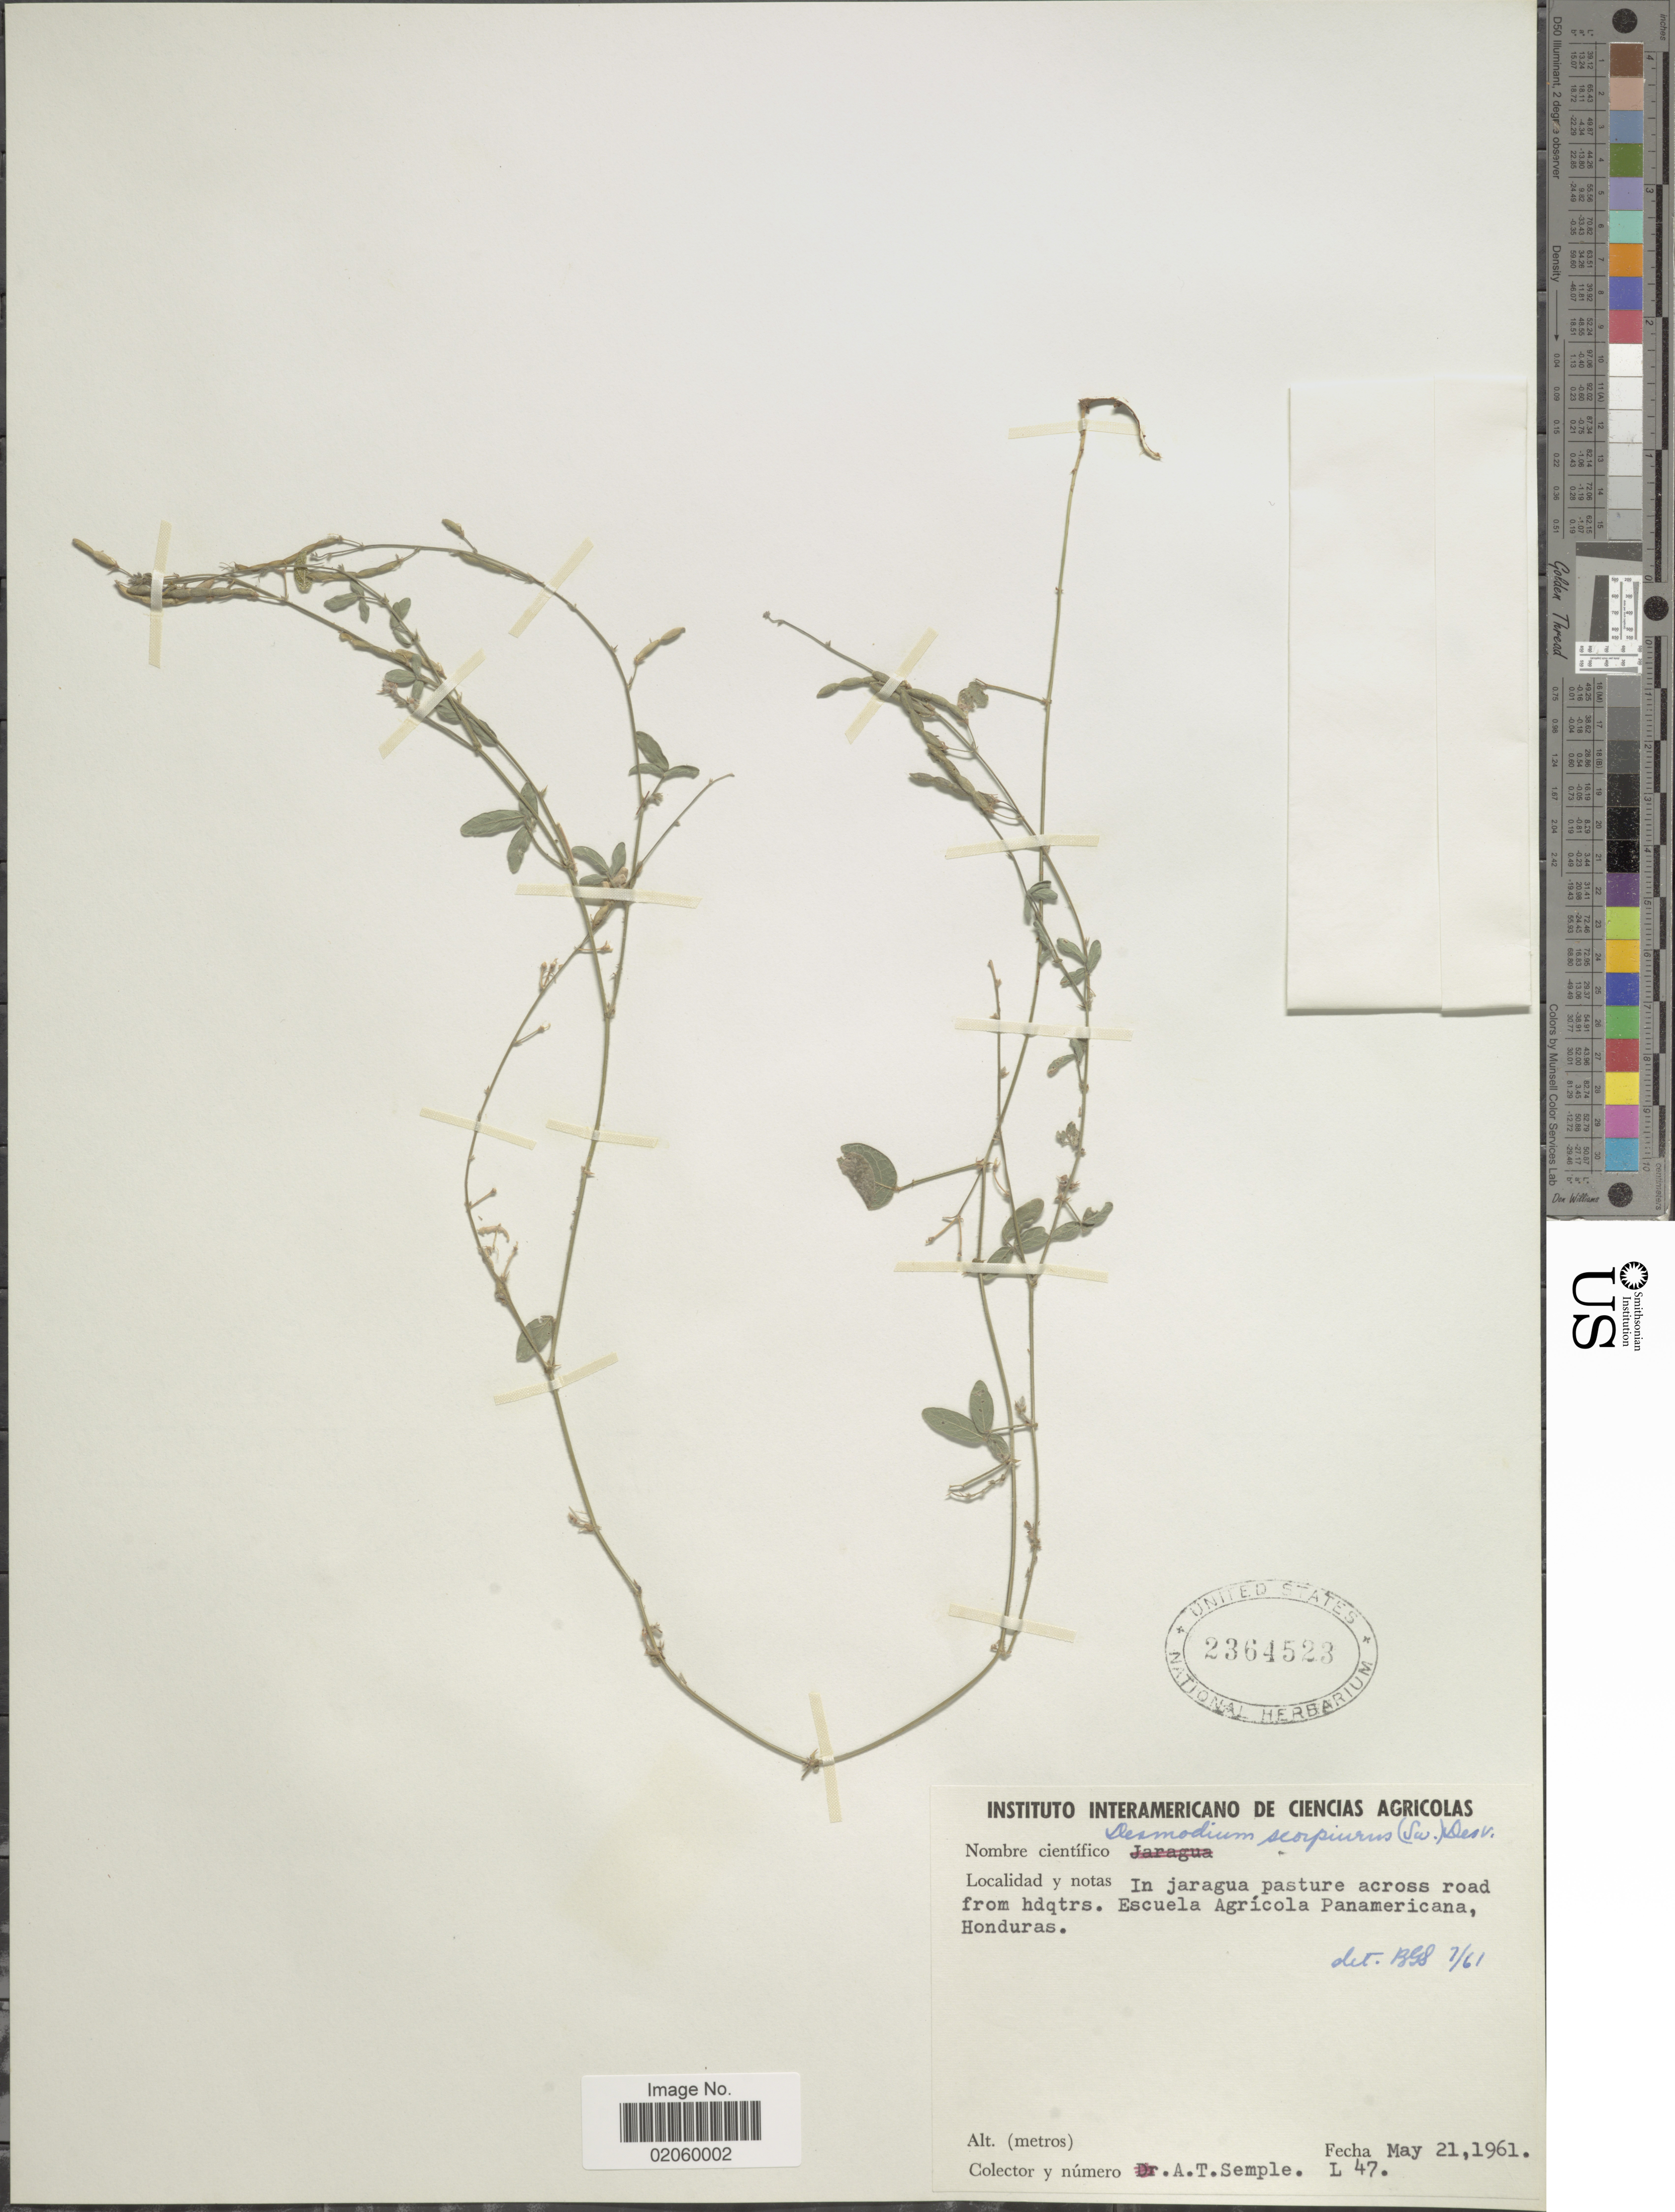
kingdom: Plantae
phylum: Tracheophyta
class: Magnoliopsida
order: Fabales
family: Fabaceae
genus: Desmodium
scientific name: Desmodium scorpiurus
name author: (Sw.) Desv. ex DC.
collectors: A. Semple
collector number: L 47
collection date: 1961-05-21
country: Honduras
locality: In jaragua pasture across road from hdqtrs. Escuela Agricola Panamericana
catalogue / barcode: US 2364523